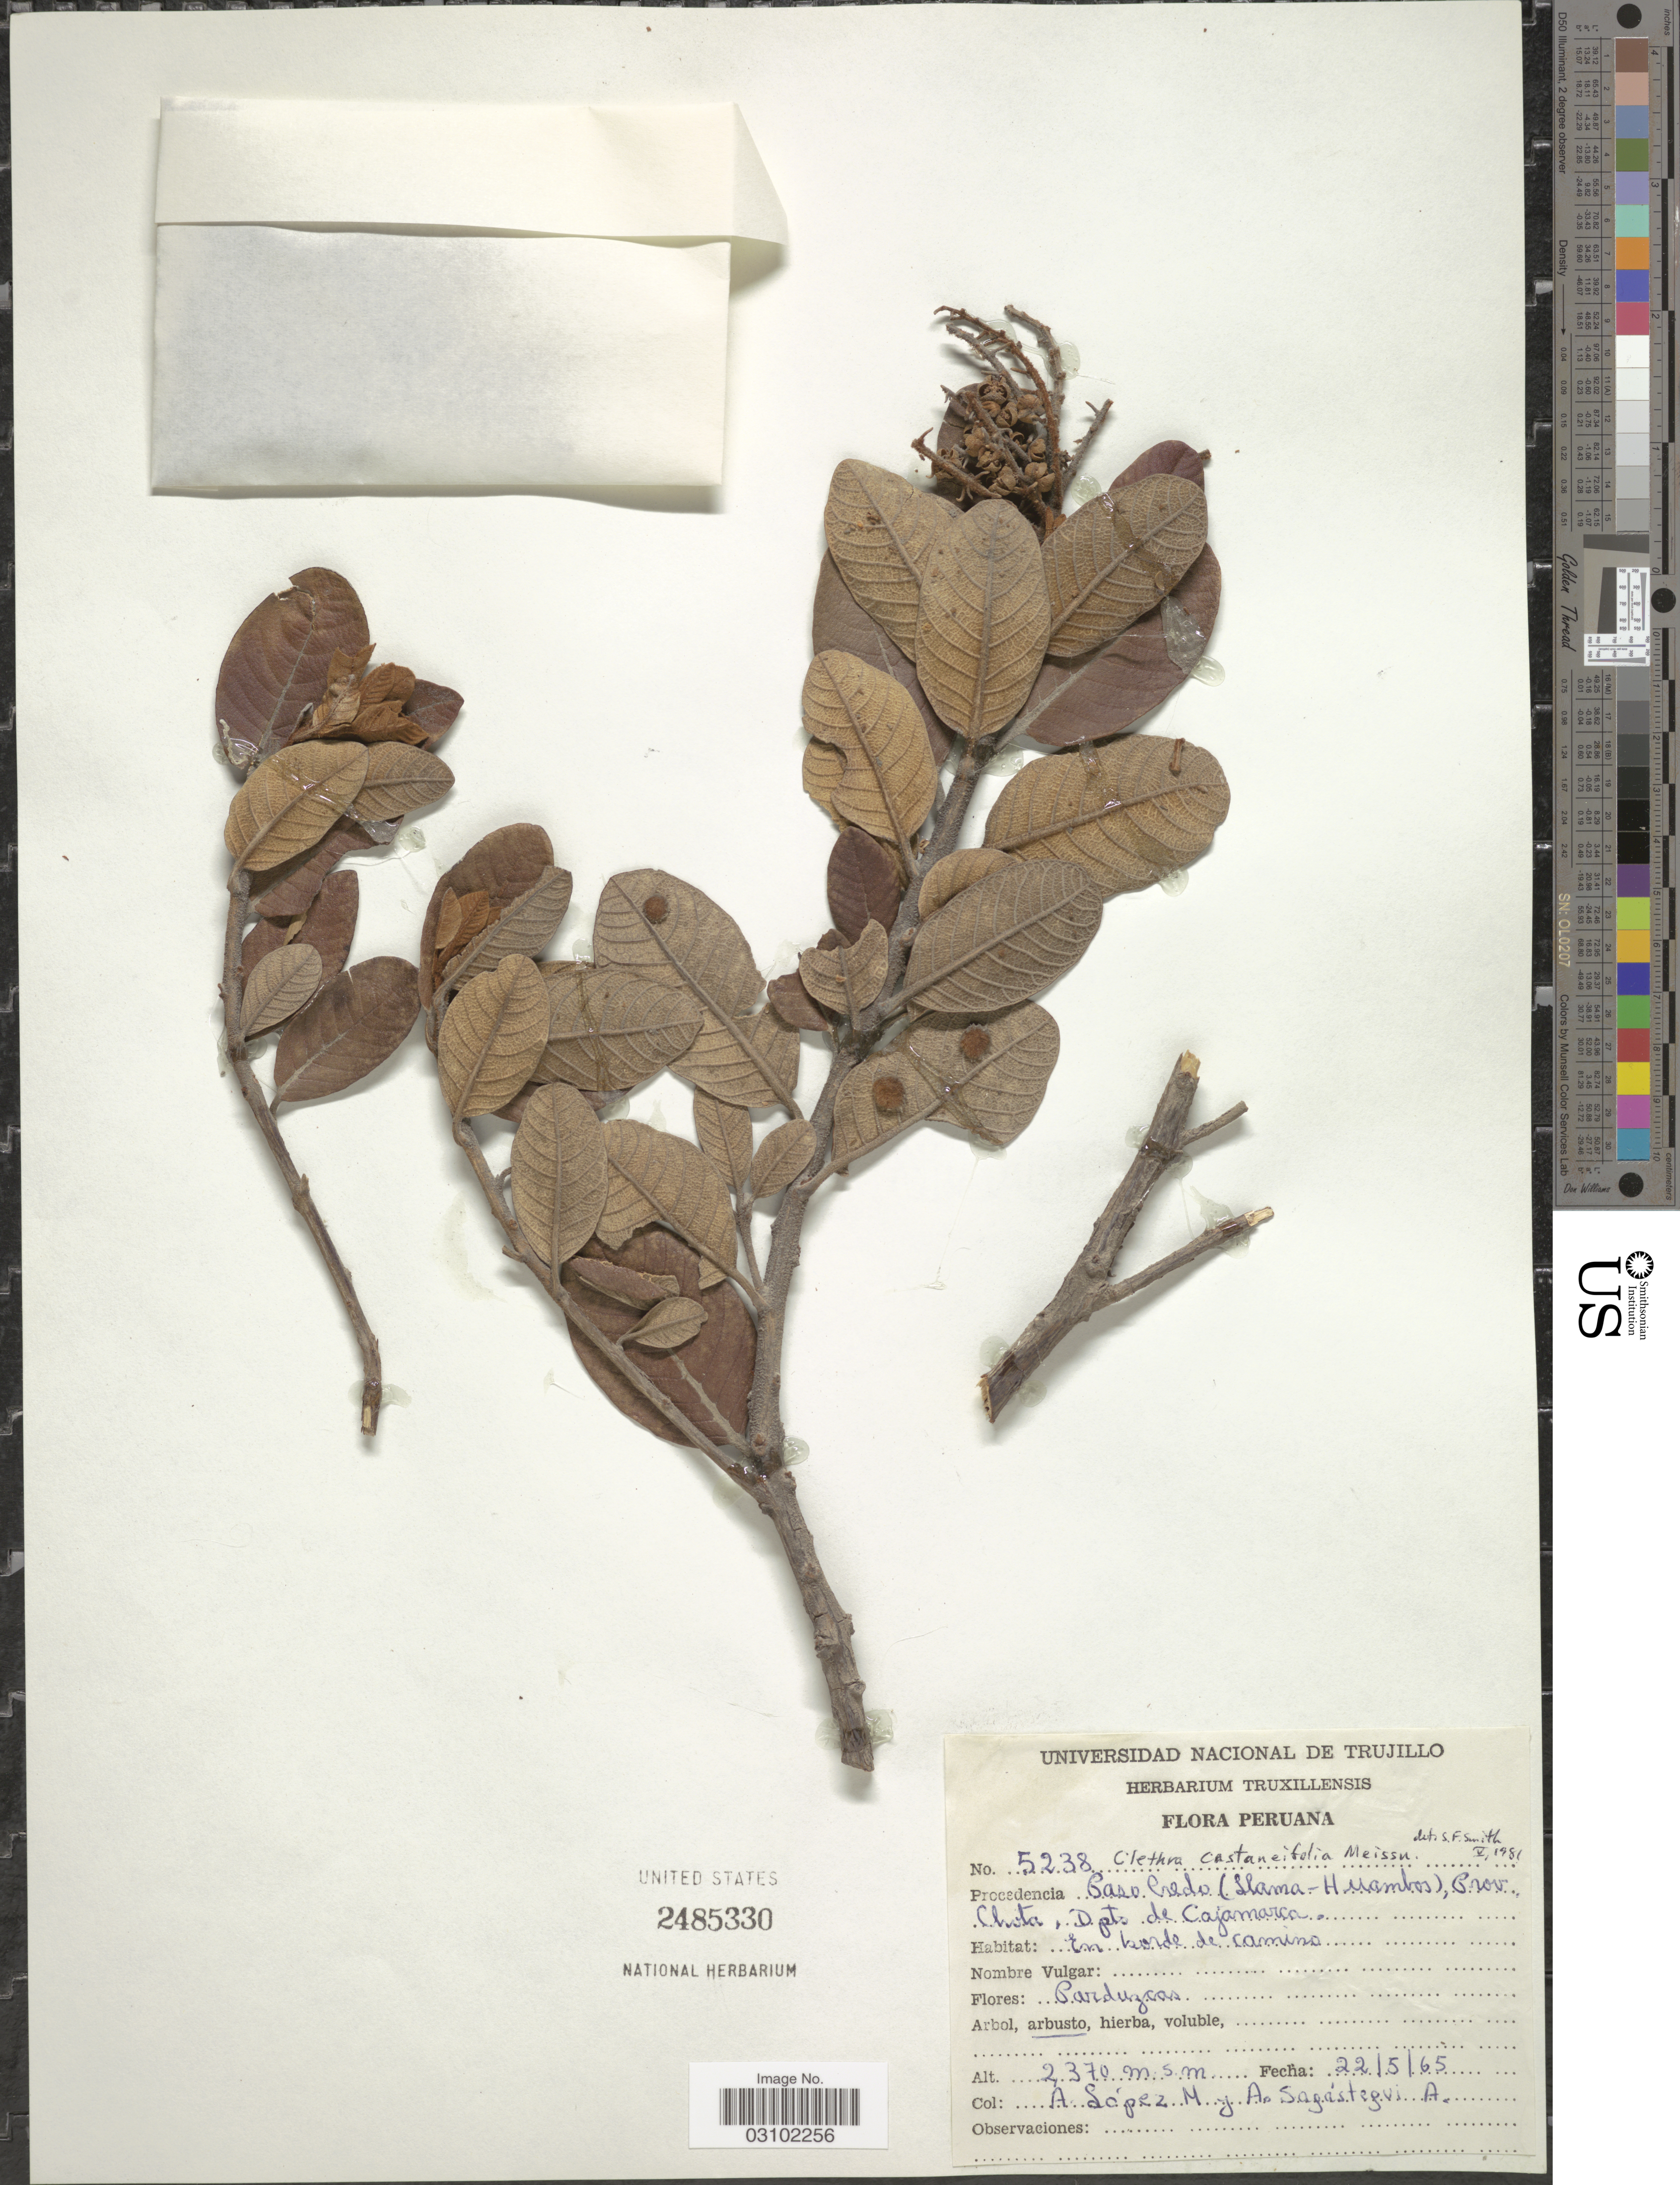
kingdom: Plantae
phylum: Tracheophyta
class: Magnoliopsida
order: Ericales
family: Clethraceae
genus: Clethra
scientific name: Clethra castaneifolia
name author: Meisn.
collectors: A. López M. & A. Sagástegui A.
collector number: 5238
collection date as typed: Transcribed d/m/y: 22/5/65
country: Peru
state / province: Cajamarca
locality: Procedencia Paso Credo (Llama-Huambos), Prov., Chota, Dpto. de Cajamarca.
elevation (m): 2370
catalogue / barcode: US 2485330